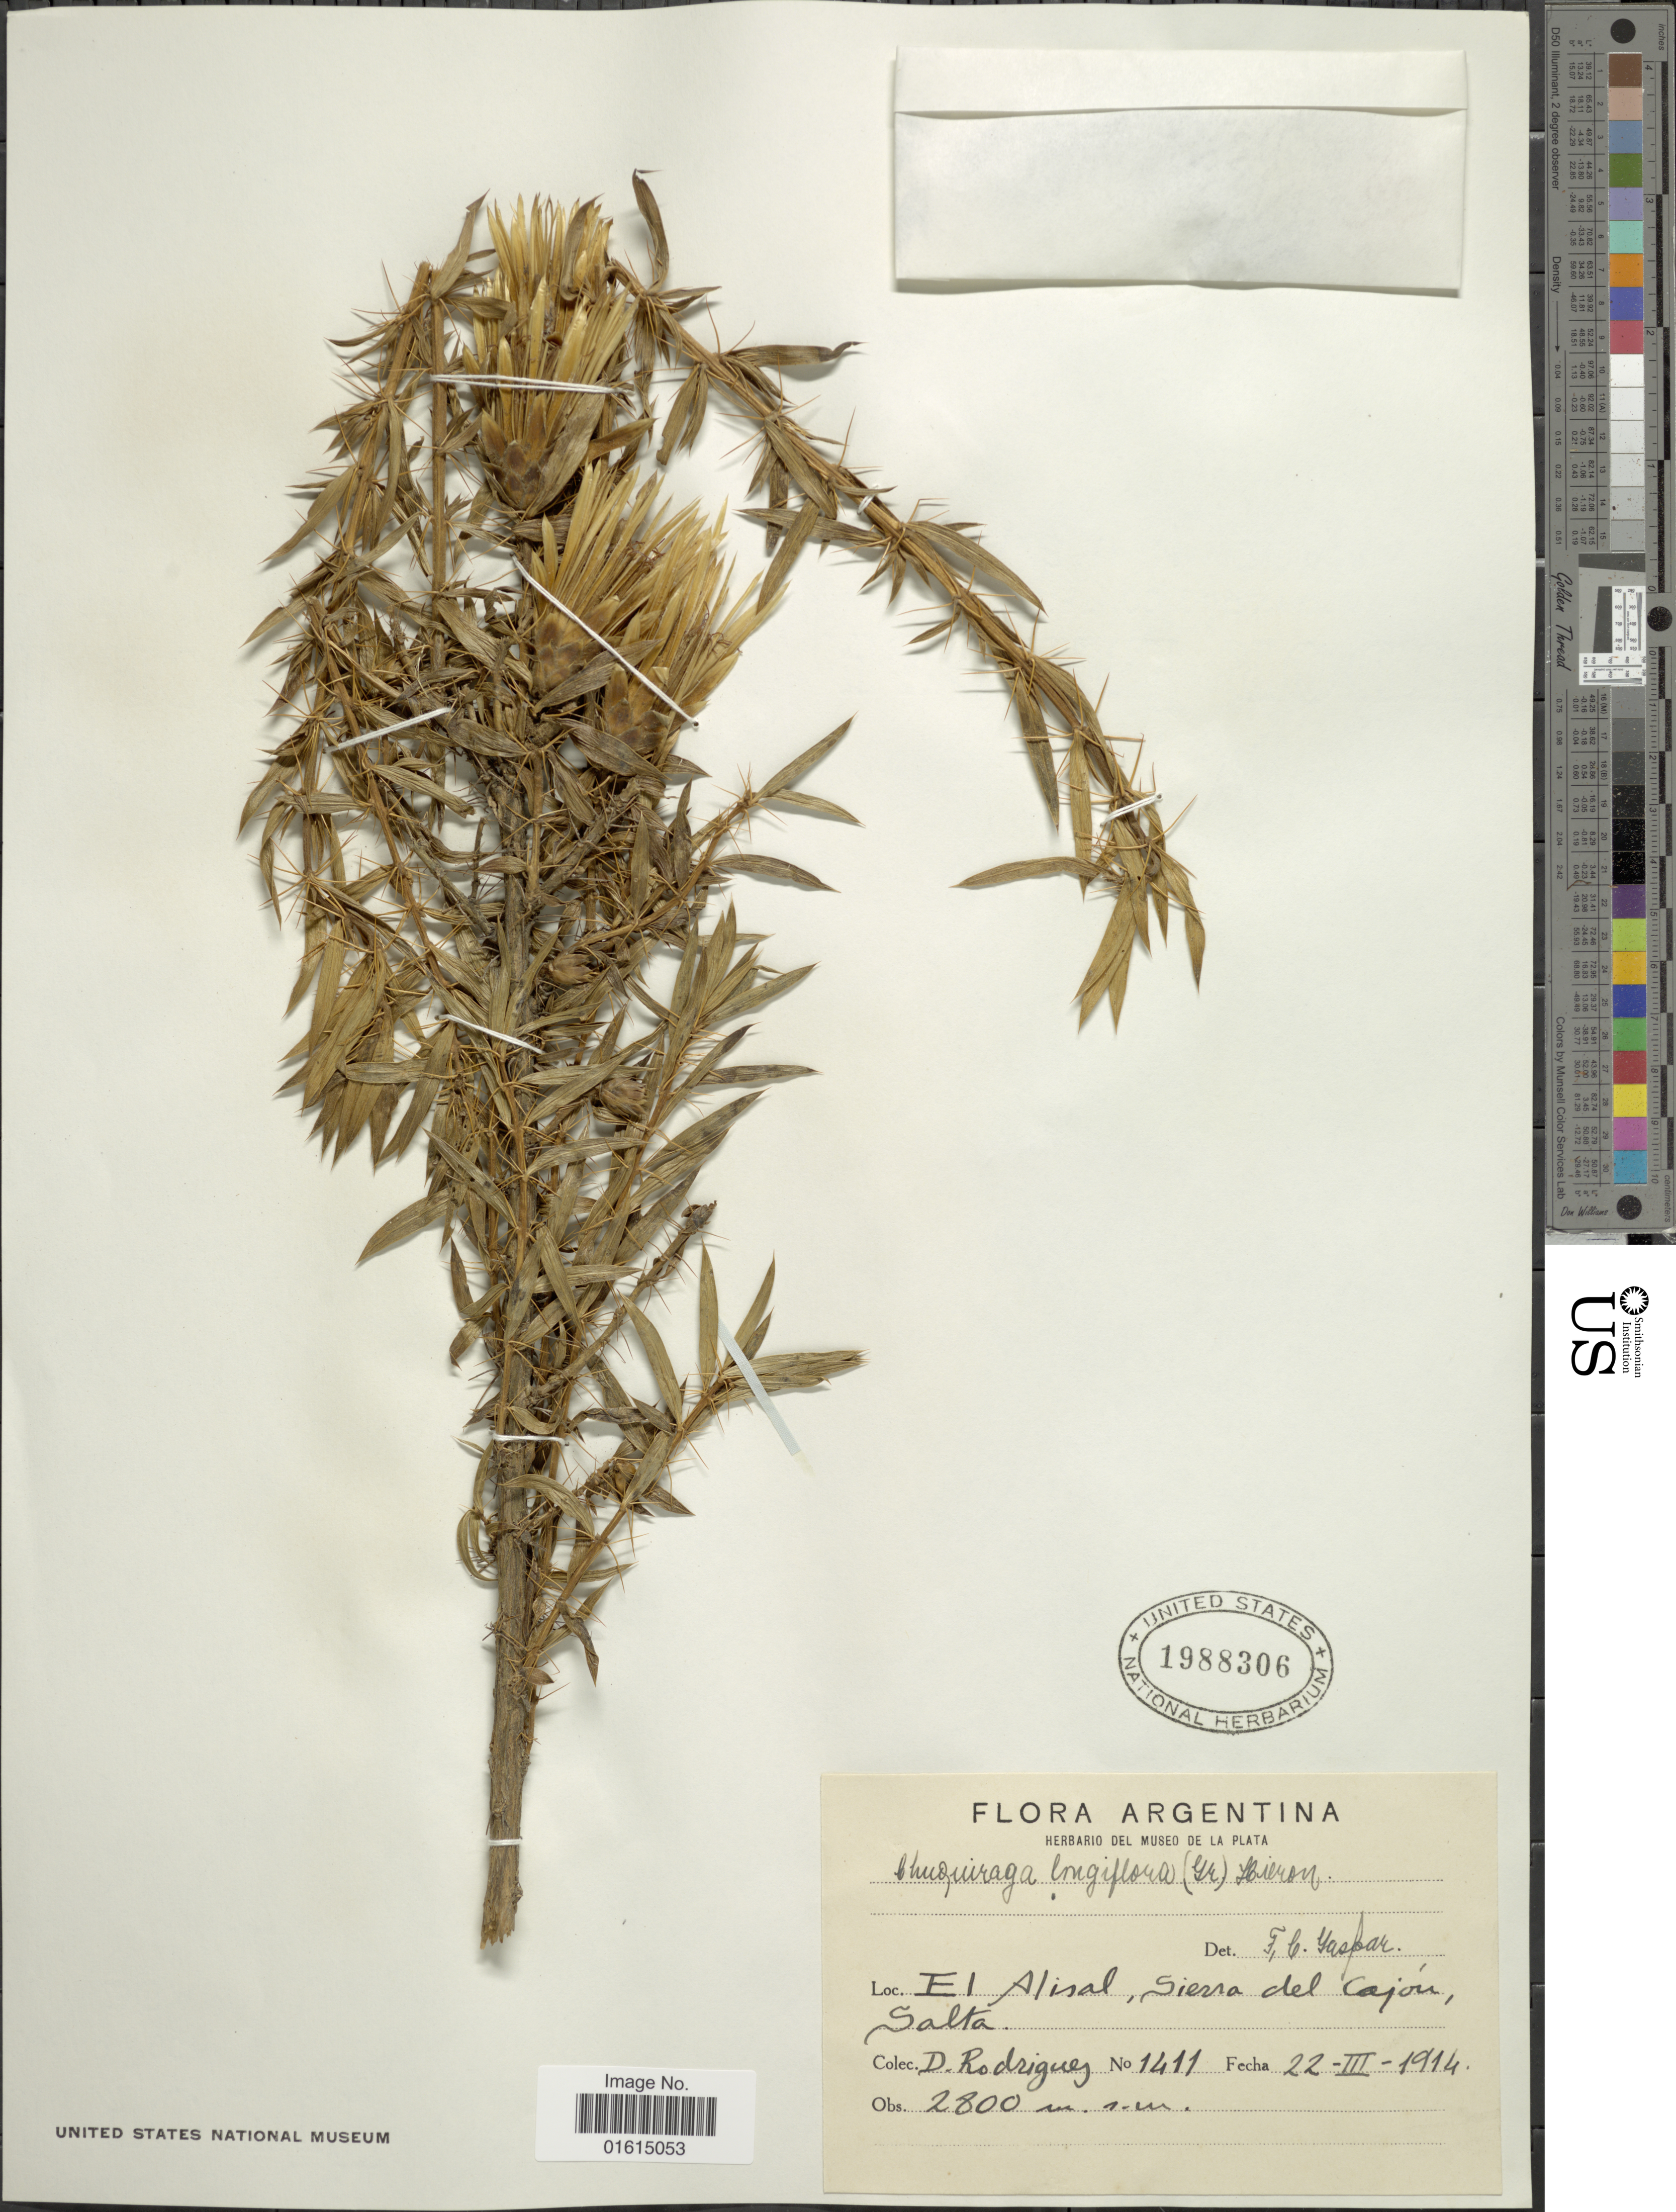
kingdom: Plantae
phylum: Tracheophyta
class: Magnoliopsida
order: Asterales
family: Asteraceae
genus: Chuquiraga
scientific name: Chuquiraga longiflora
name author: (Griseb.) Hieron.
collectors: D. Rodriguez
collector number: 1411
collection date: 1914-03-22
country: Argentina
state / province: Salta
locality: El Alisal, Sierra del Cajon.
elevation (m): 2800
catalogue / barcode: US 1988306